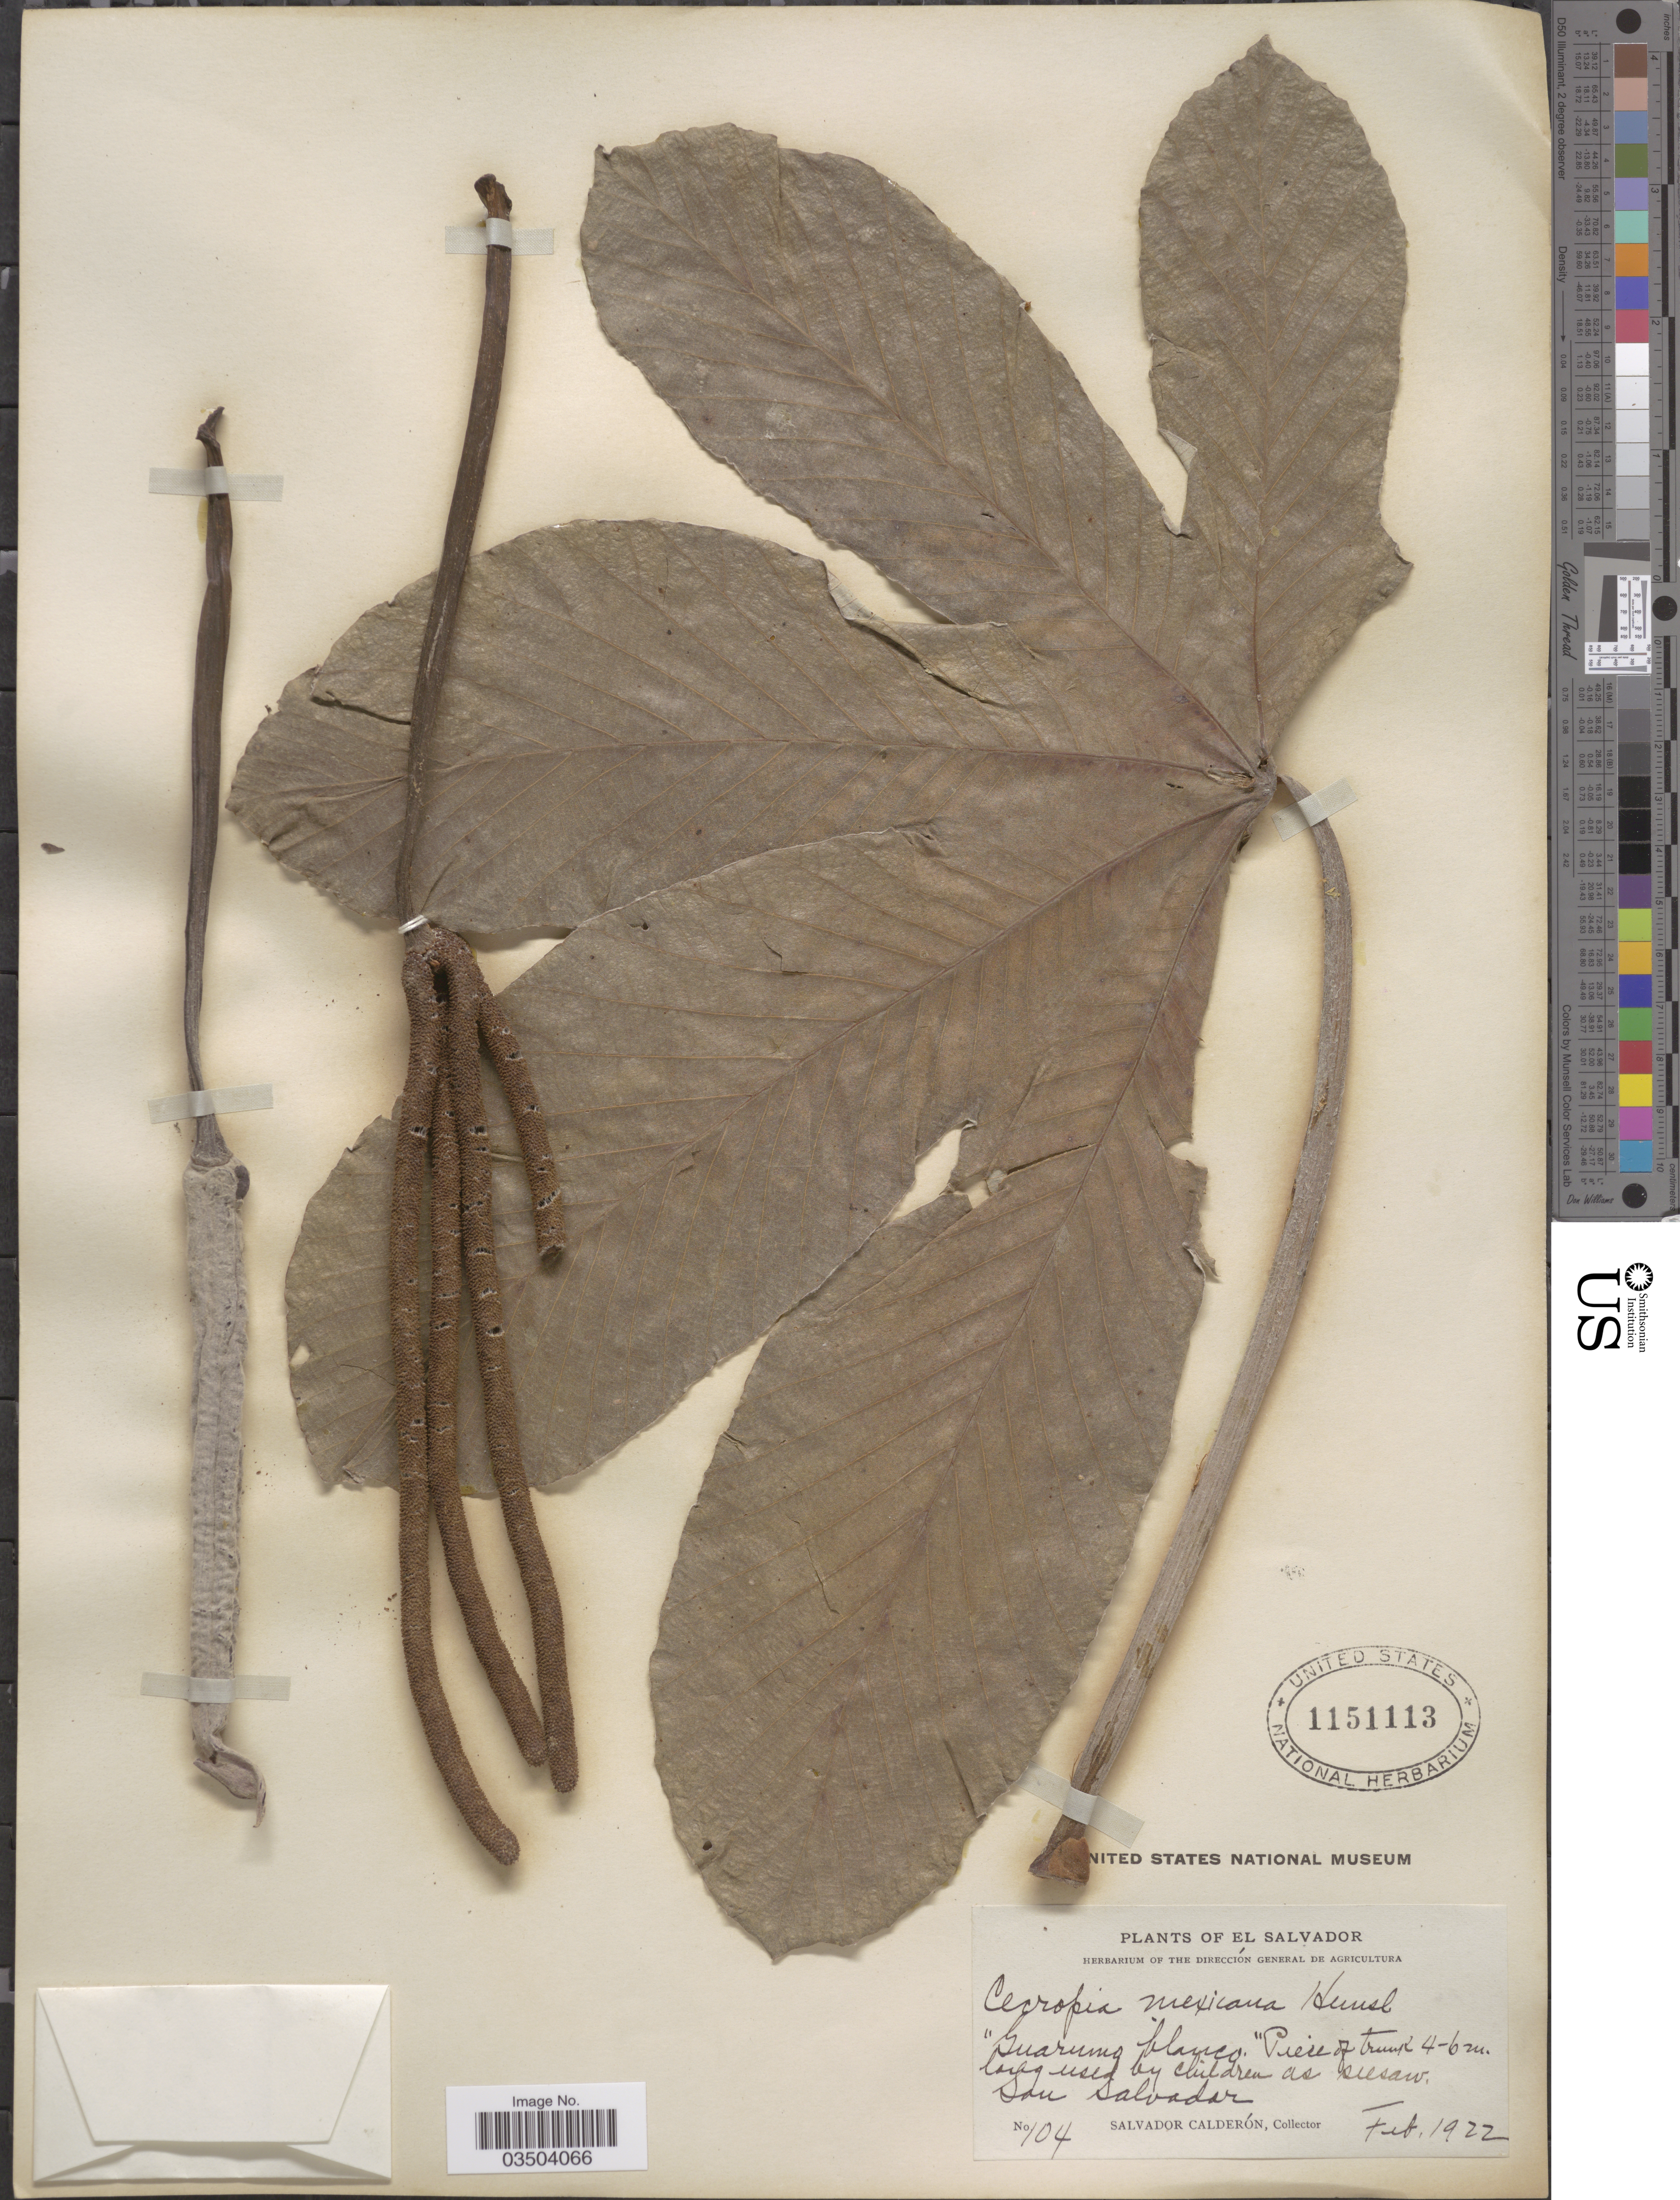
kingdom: Plantae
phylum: Tracheophyta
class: Magnoliopsida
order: Rosales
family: Urticaceae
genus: Cecropia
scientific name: Cecropia obtusifolia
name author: Bertol.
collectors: S. Calderón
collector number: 104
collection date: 1922-02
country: El Salvador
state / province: San Salvador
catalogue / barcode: US 1151113